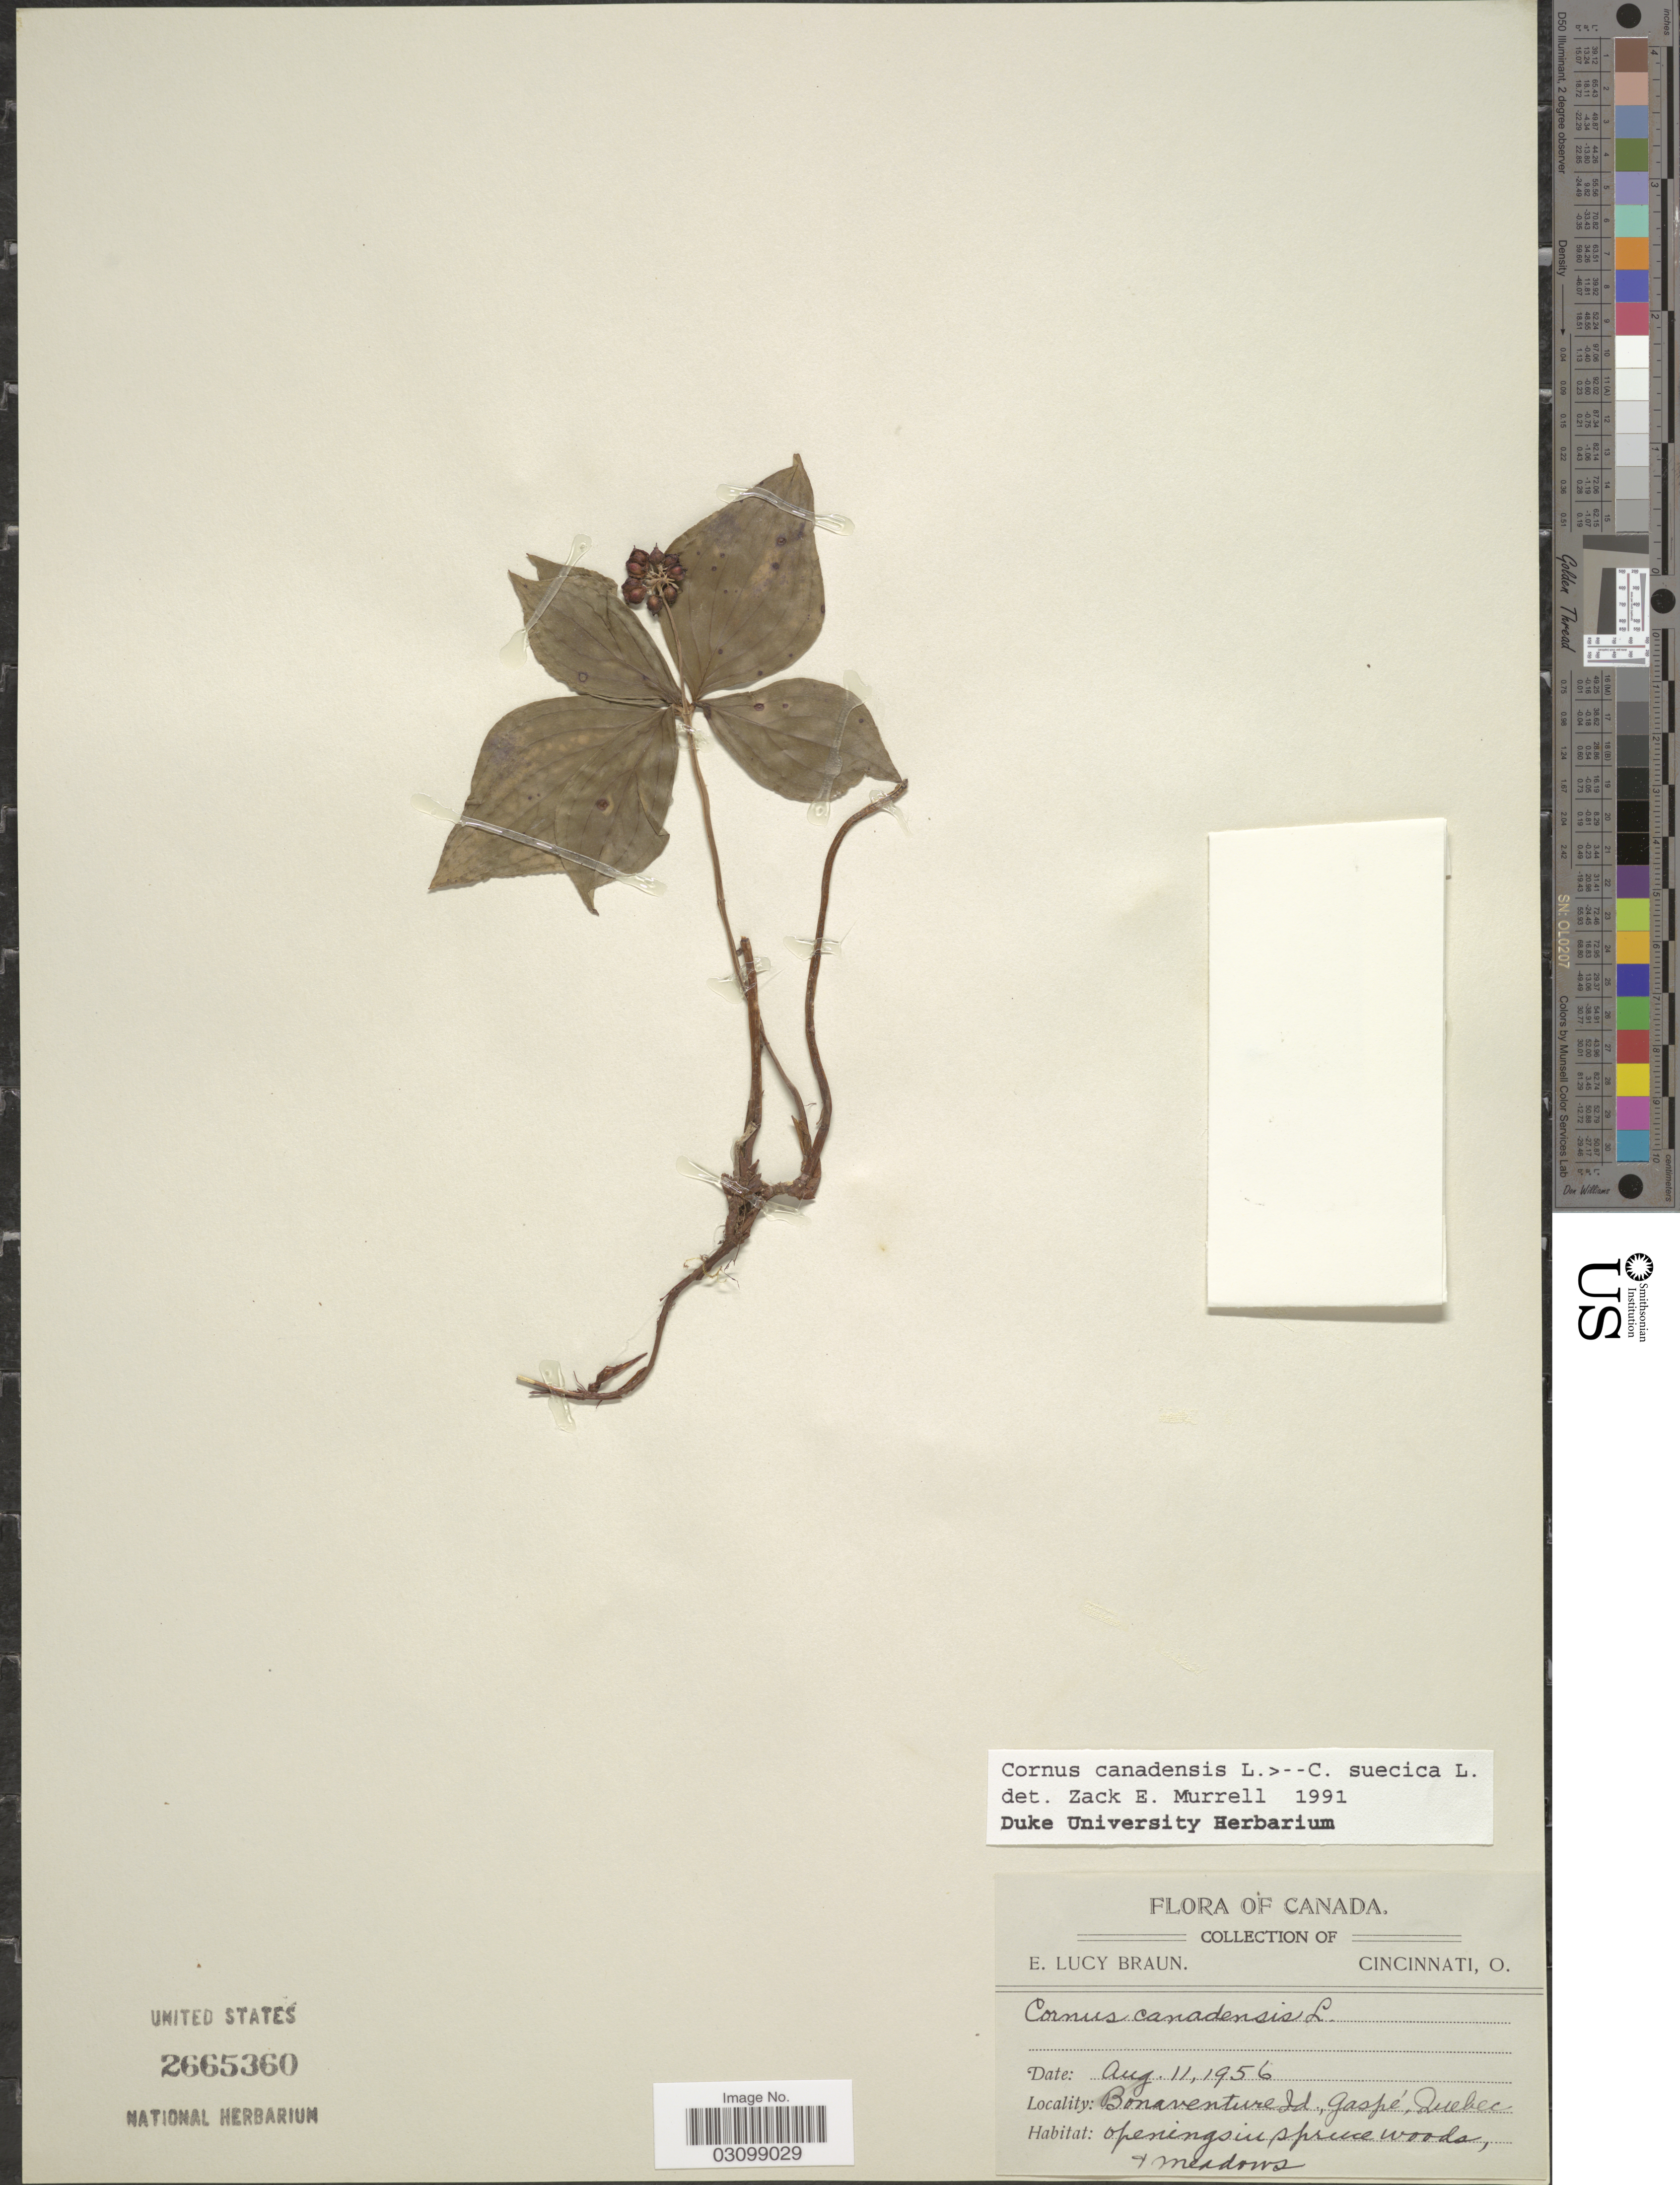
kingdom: Plantae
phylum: Tracheophyta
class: Magnoliopsida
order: Cornales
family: Cornaceae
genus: Cornus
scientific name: Cornus sp.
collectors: E. L. Braun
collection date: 1956-08-11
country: Canada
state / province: Quebec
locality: Bonaventure Id., Gaspé.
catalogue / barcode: US 2665360